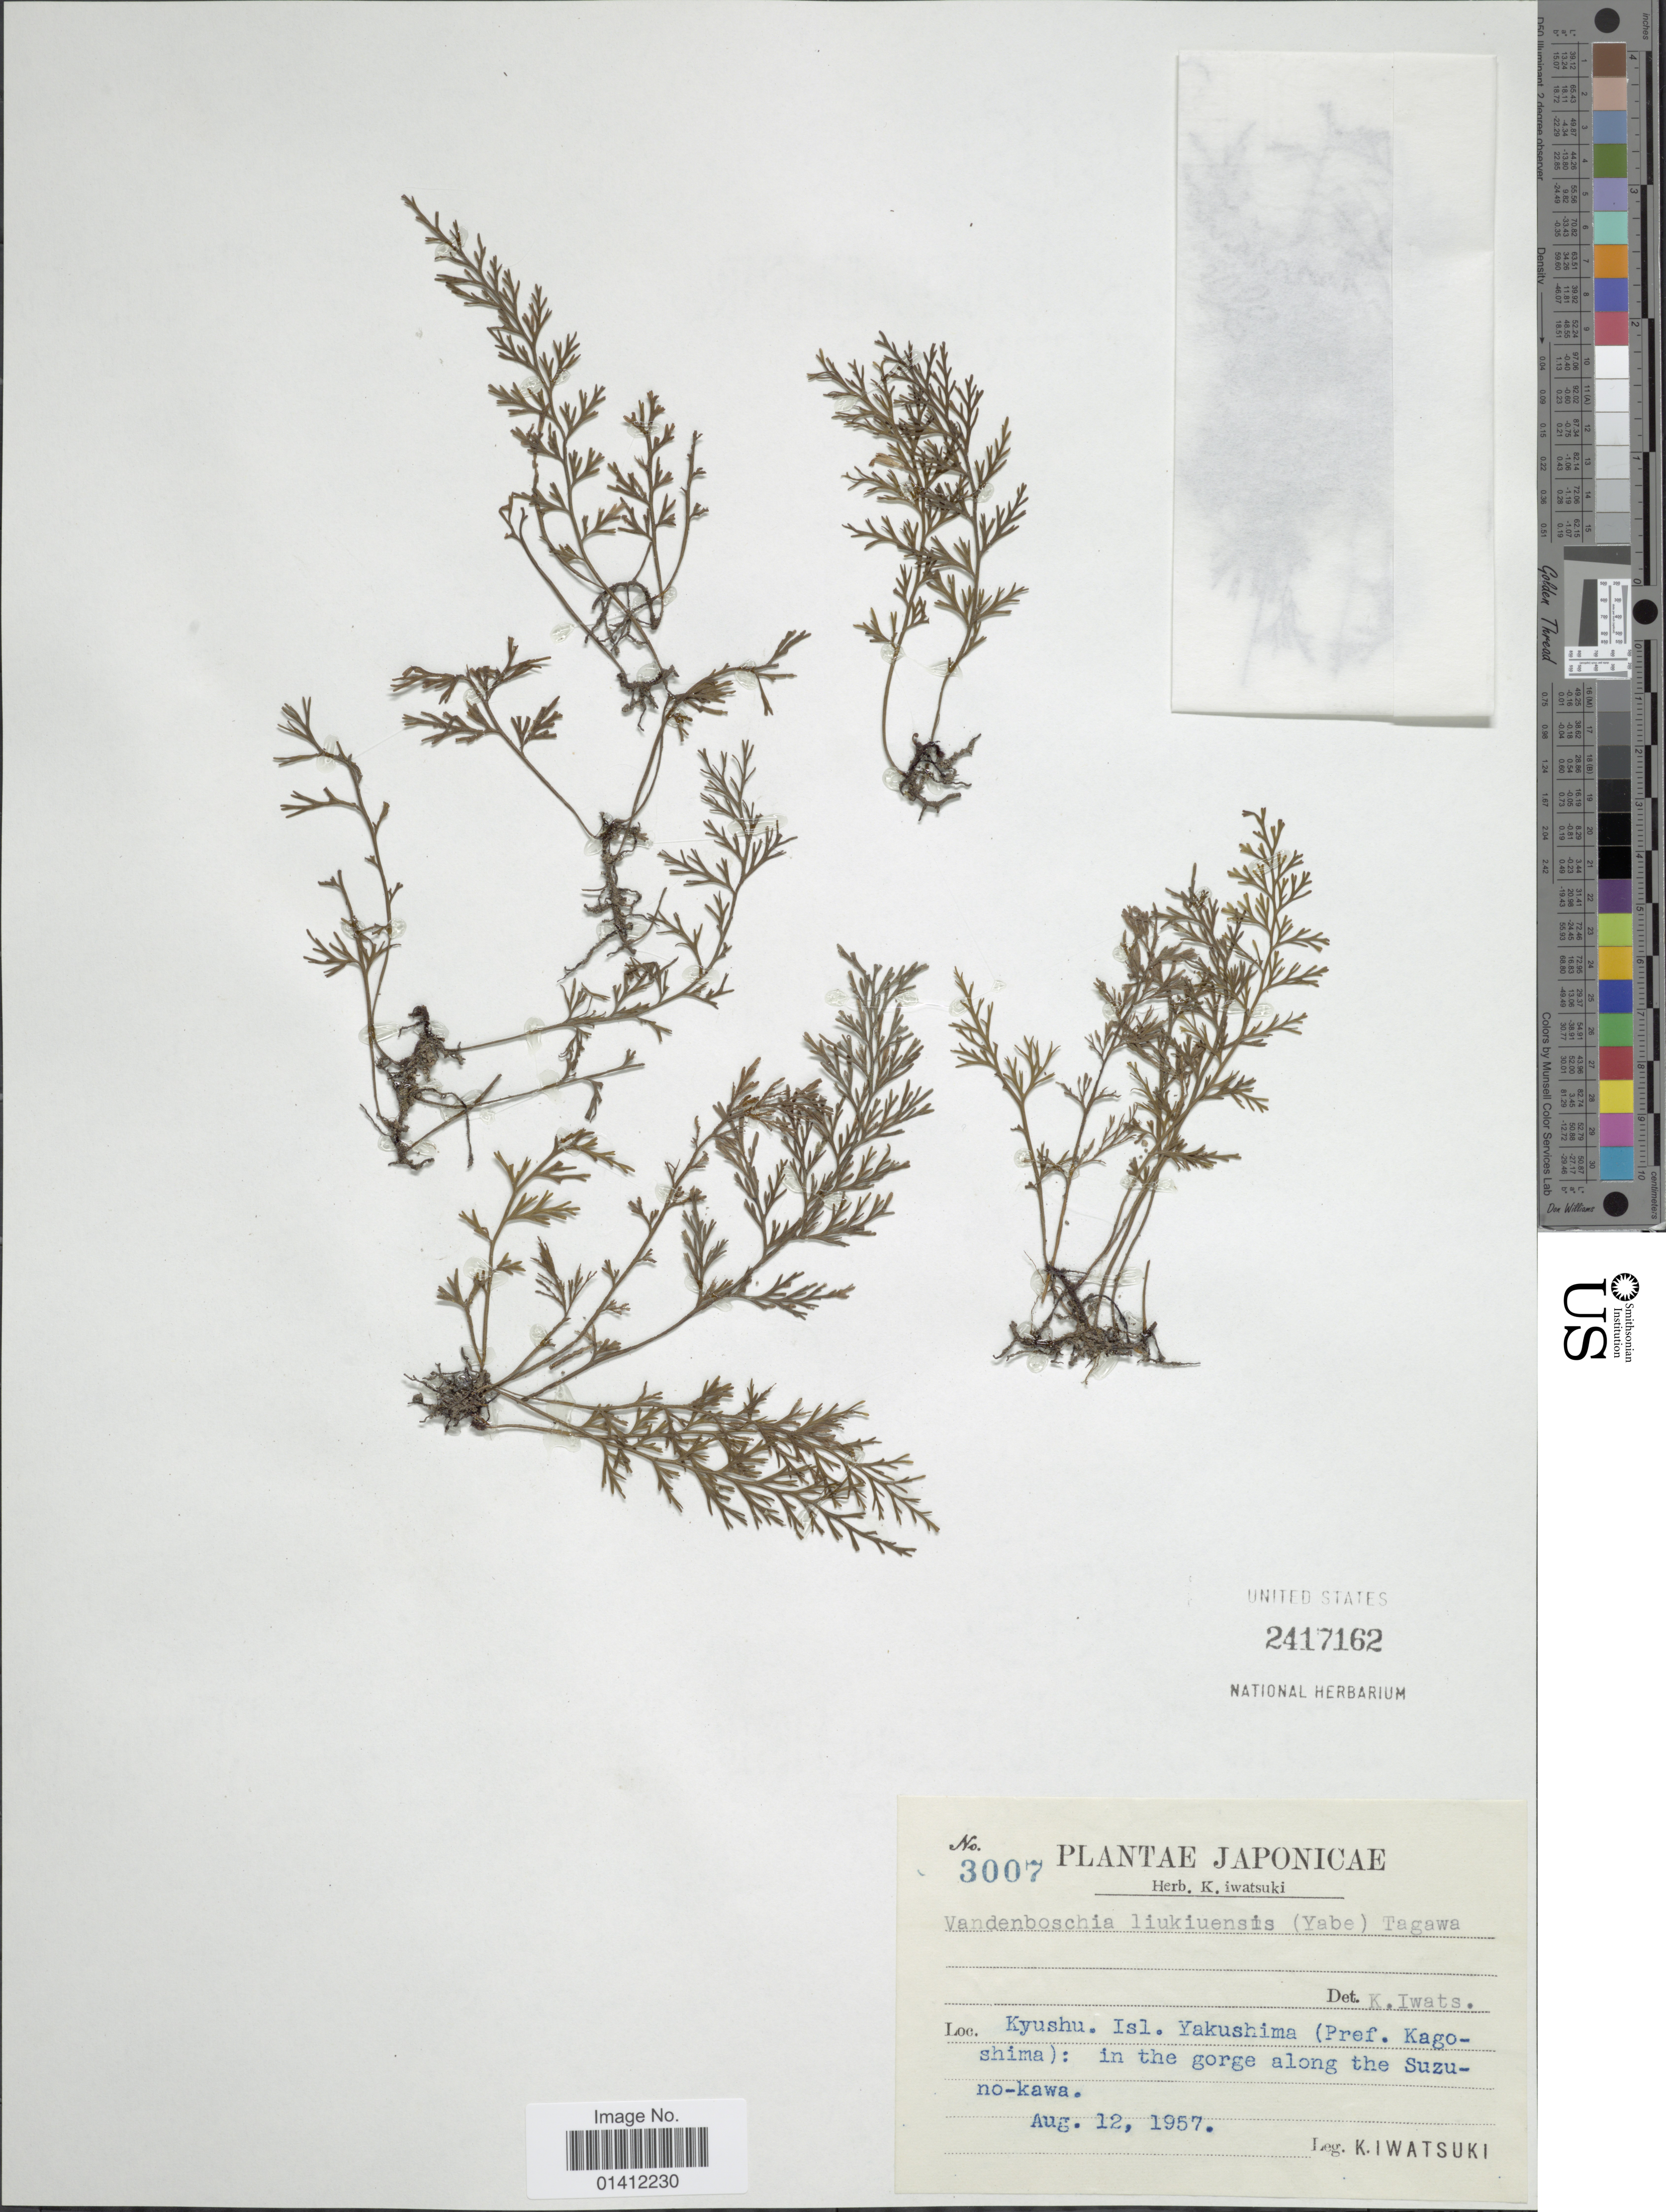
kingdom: Plantae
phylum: Tracheophyta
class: Polypodiopsida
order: Hymenophyllales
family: Hymenophyllaceae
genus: Vandenboschia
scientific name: Vandenboschia maxima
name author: (Blume) Copel.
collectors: K. Iwatsuki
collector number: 3007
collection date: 1957-08-12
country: Japan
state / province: Kagosima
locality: Kyushu. Isl. Yakushima (Pref. Kagoshima): in the gorge along the Suzuno-kawa.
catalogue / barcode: US 2417162